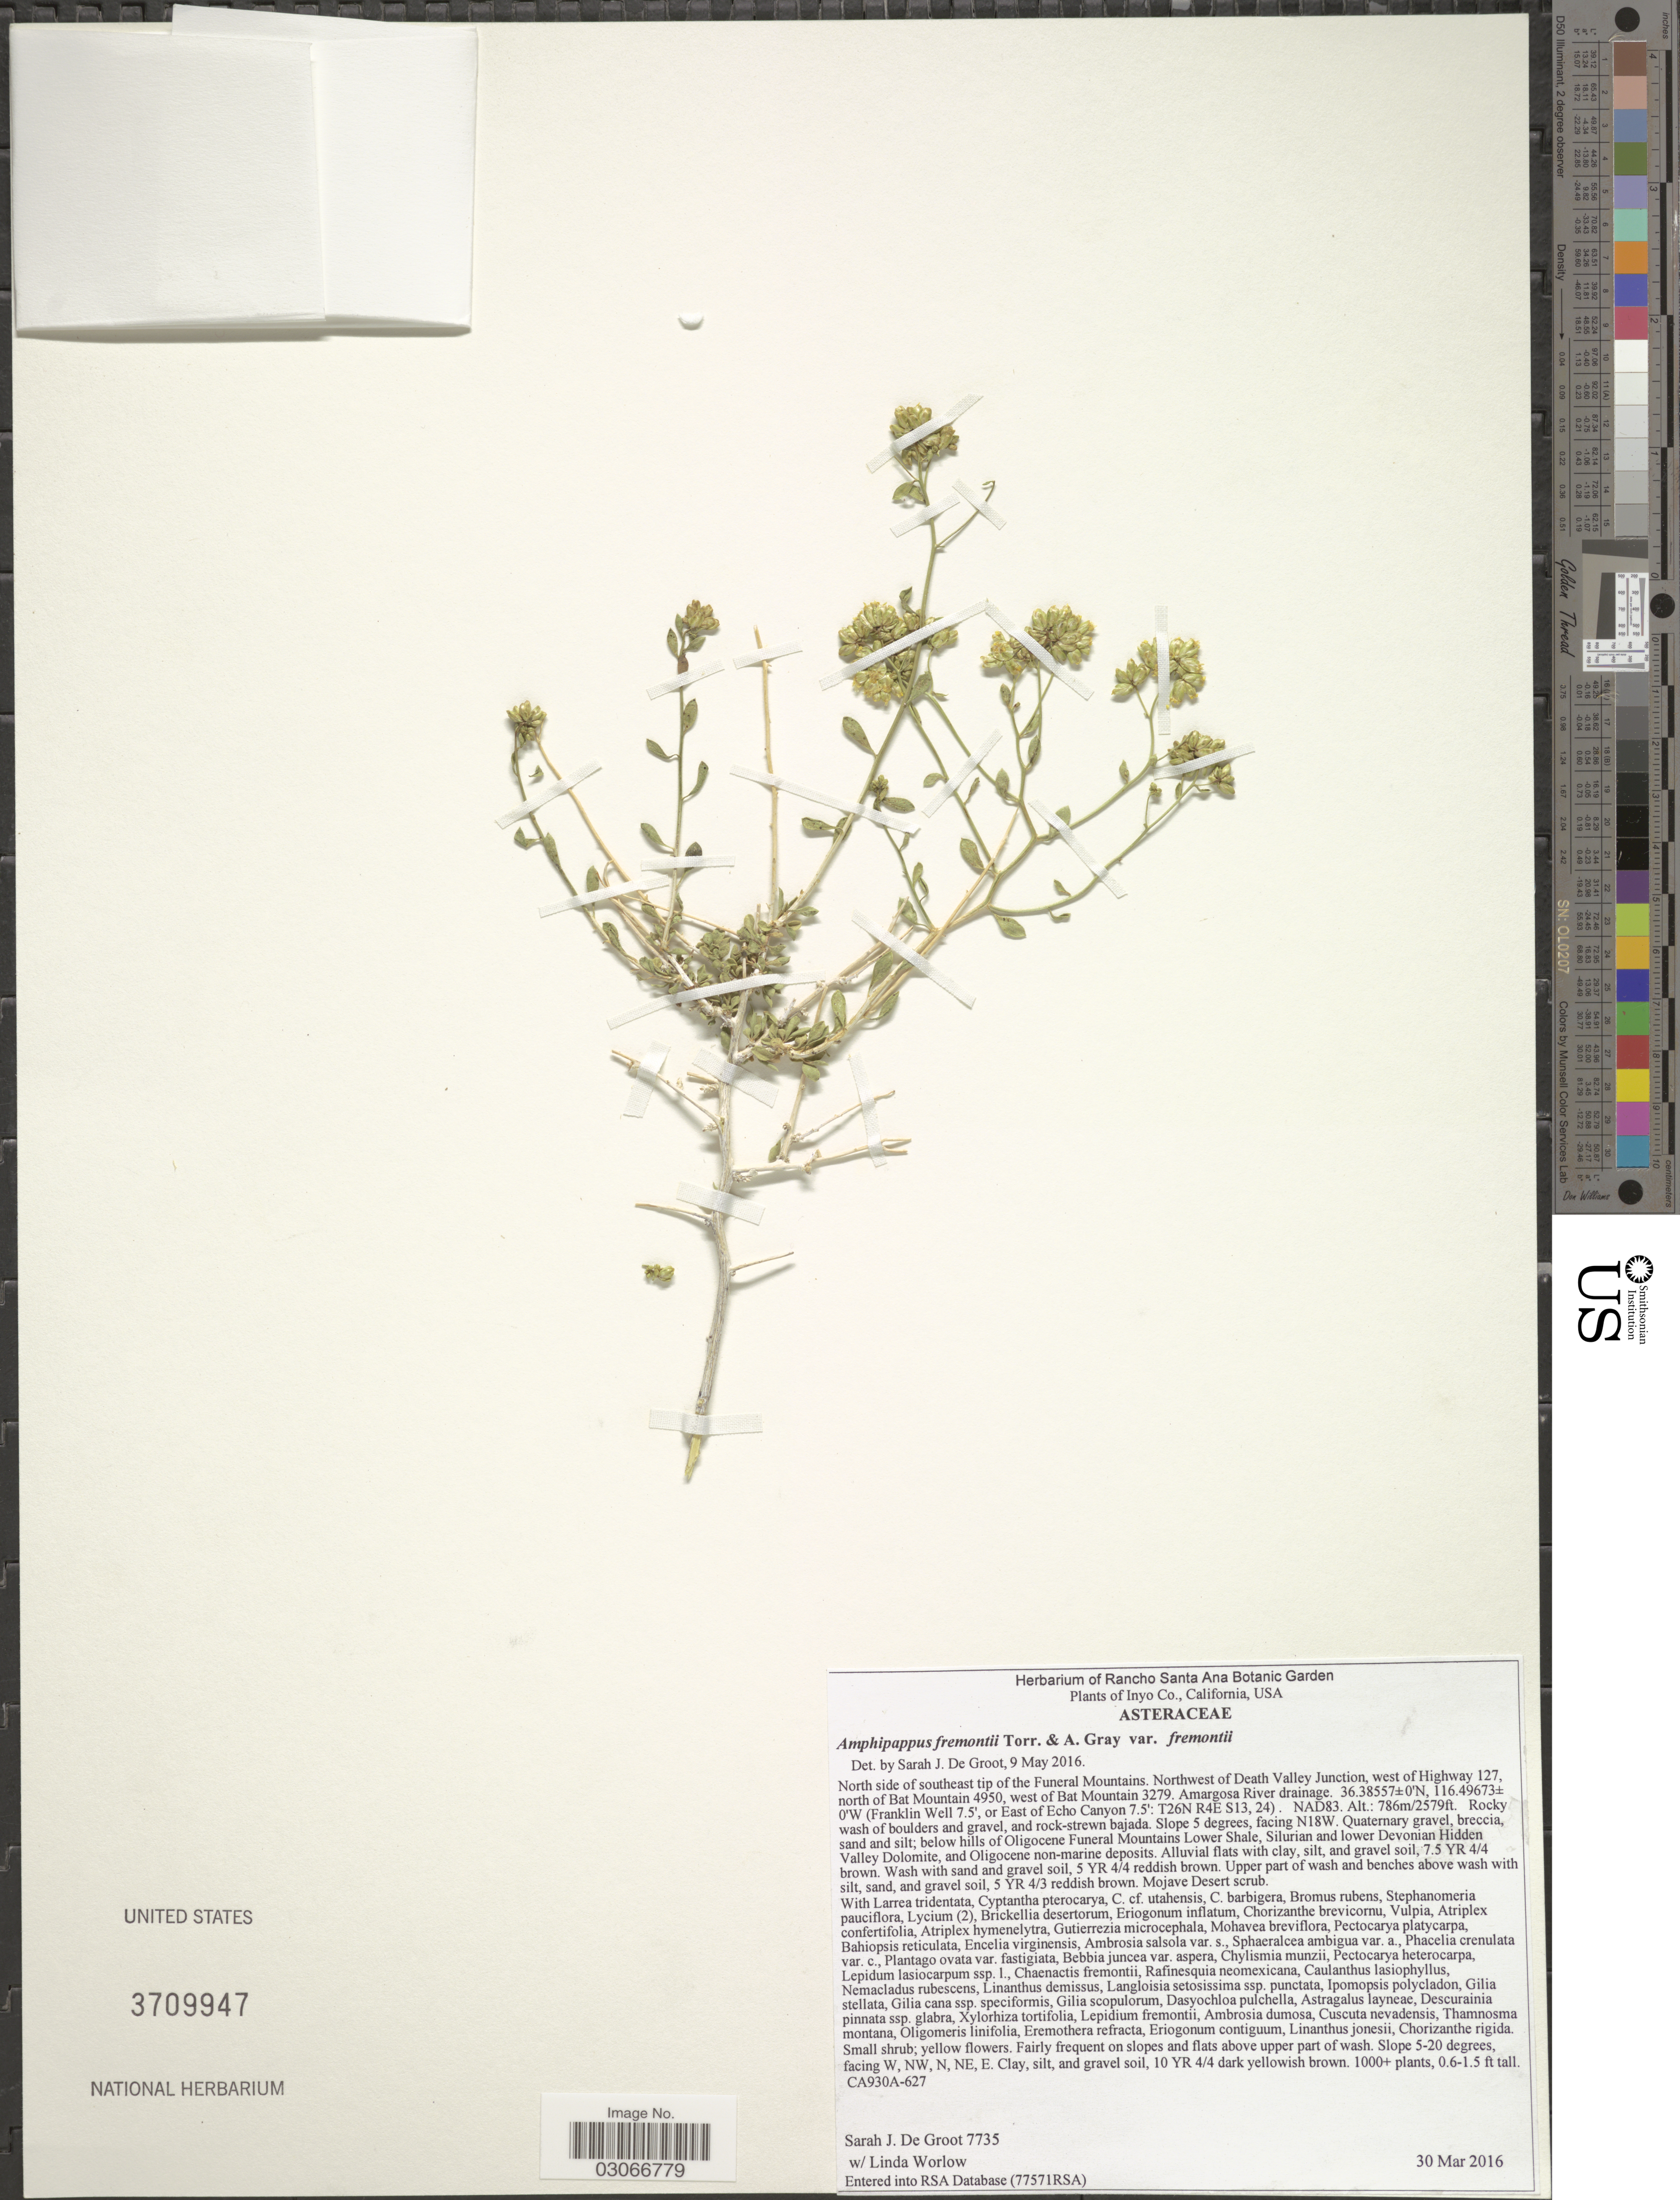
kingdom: Plantae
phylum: Tracheophyta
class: Magnoliopsida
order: Asterales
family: Asteraceae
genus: Amphipappus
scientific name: Amphipappus fremontii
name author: Torr. & A. Gray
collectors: S. De Groot & L. Worlow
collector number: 7735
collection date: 2016-03-30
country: United States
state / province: California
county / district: Inyo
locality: Inyo Co. North side of southeast tip of the Funeral Mountains. Northwest of Death Valley Junction, west of Highway 127, north of Bat Mountain 4950, west of Bat Mountain 3279. Amargosa River drainage. (Franklin Well 7.5', or East of Echo Canyon 7.5': T26N R4E S13, 24). Below hills of Oligocene Funeral Mountains Lower Shale, Silurian and lower Devonian Hidden Valley Dolomite.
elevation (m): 786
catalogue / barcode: US 3709947